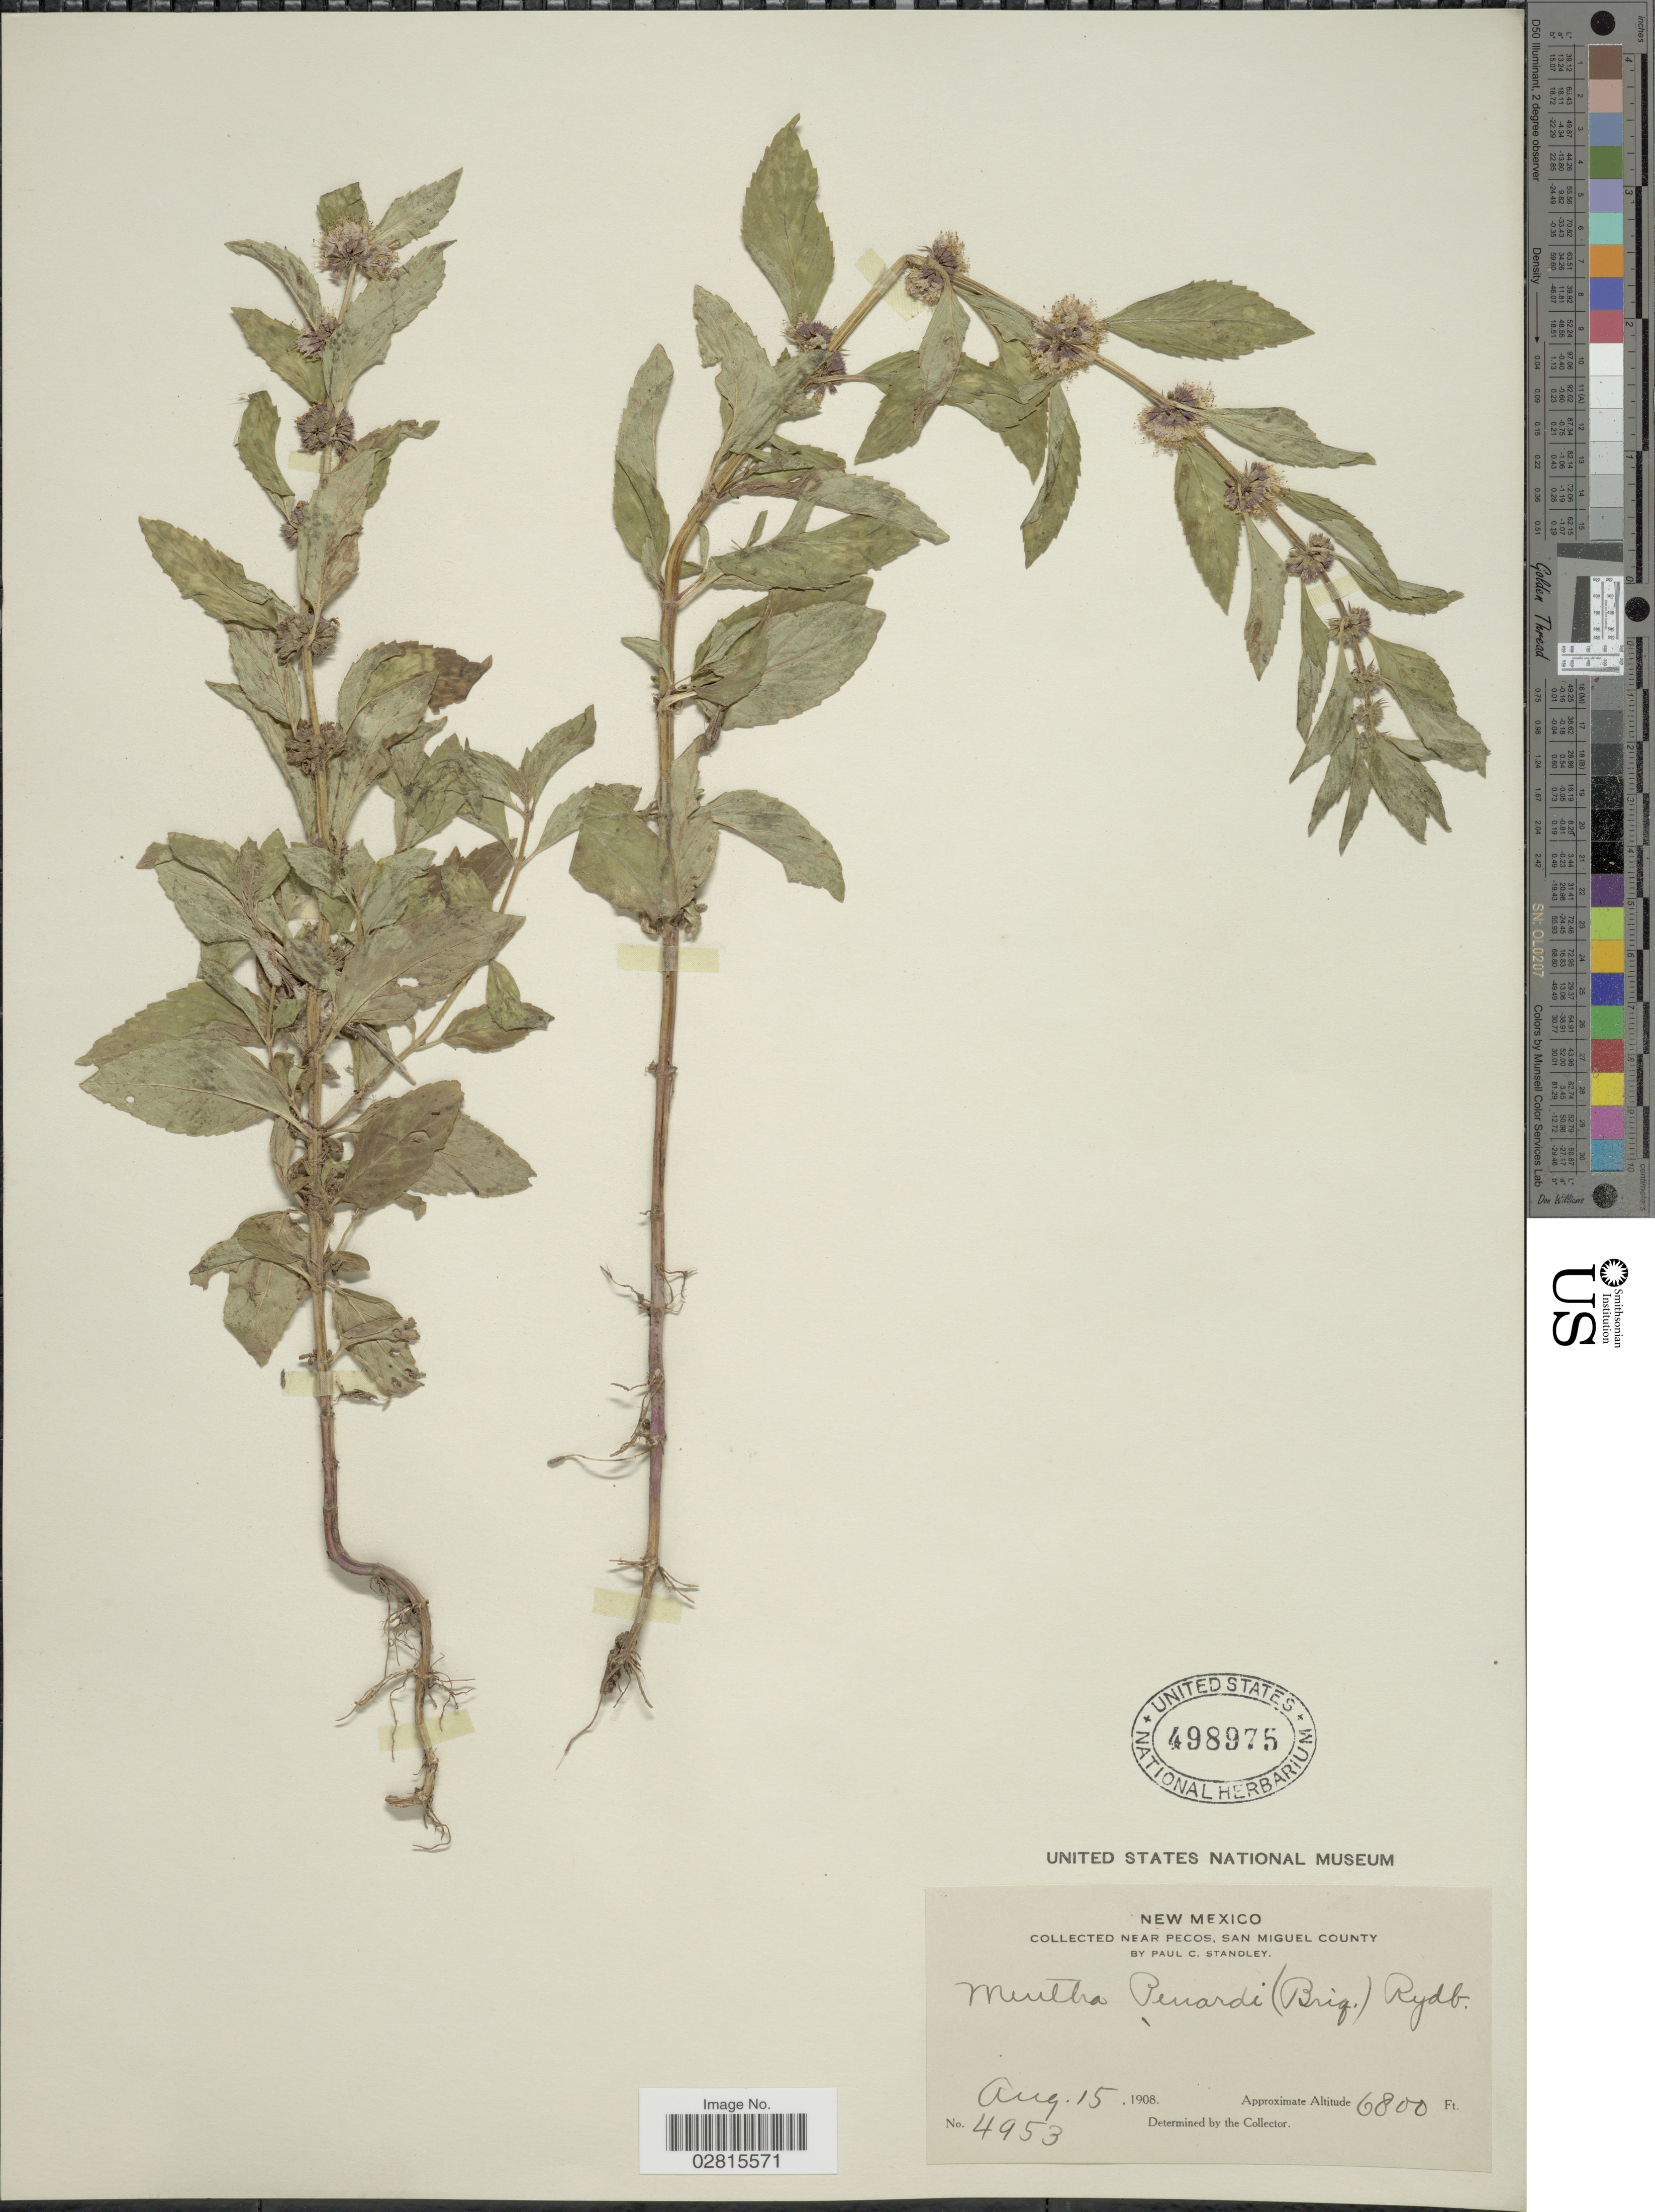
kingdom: Plantae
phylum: Tracheophyta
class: Magnoliopsida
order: Lamiales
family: Lamiaceae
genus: Mentha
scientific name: Mentha penardii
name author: (Briq.) Rydb.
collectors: P. C. Standley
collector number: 4953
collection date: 1908-08-15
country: United States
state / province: New Mexico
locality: Near Pecos, San Miguel County.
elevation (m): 2073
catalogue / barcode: US 498975